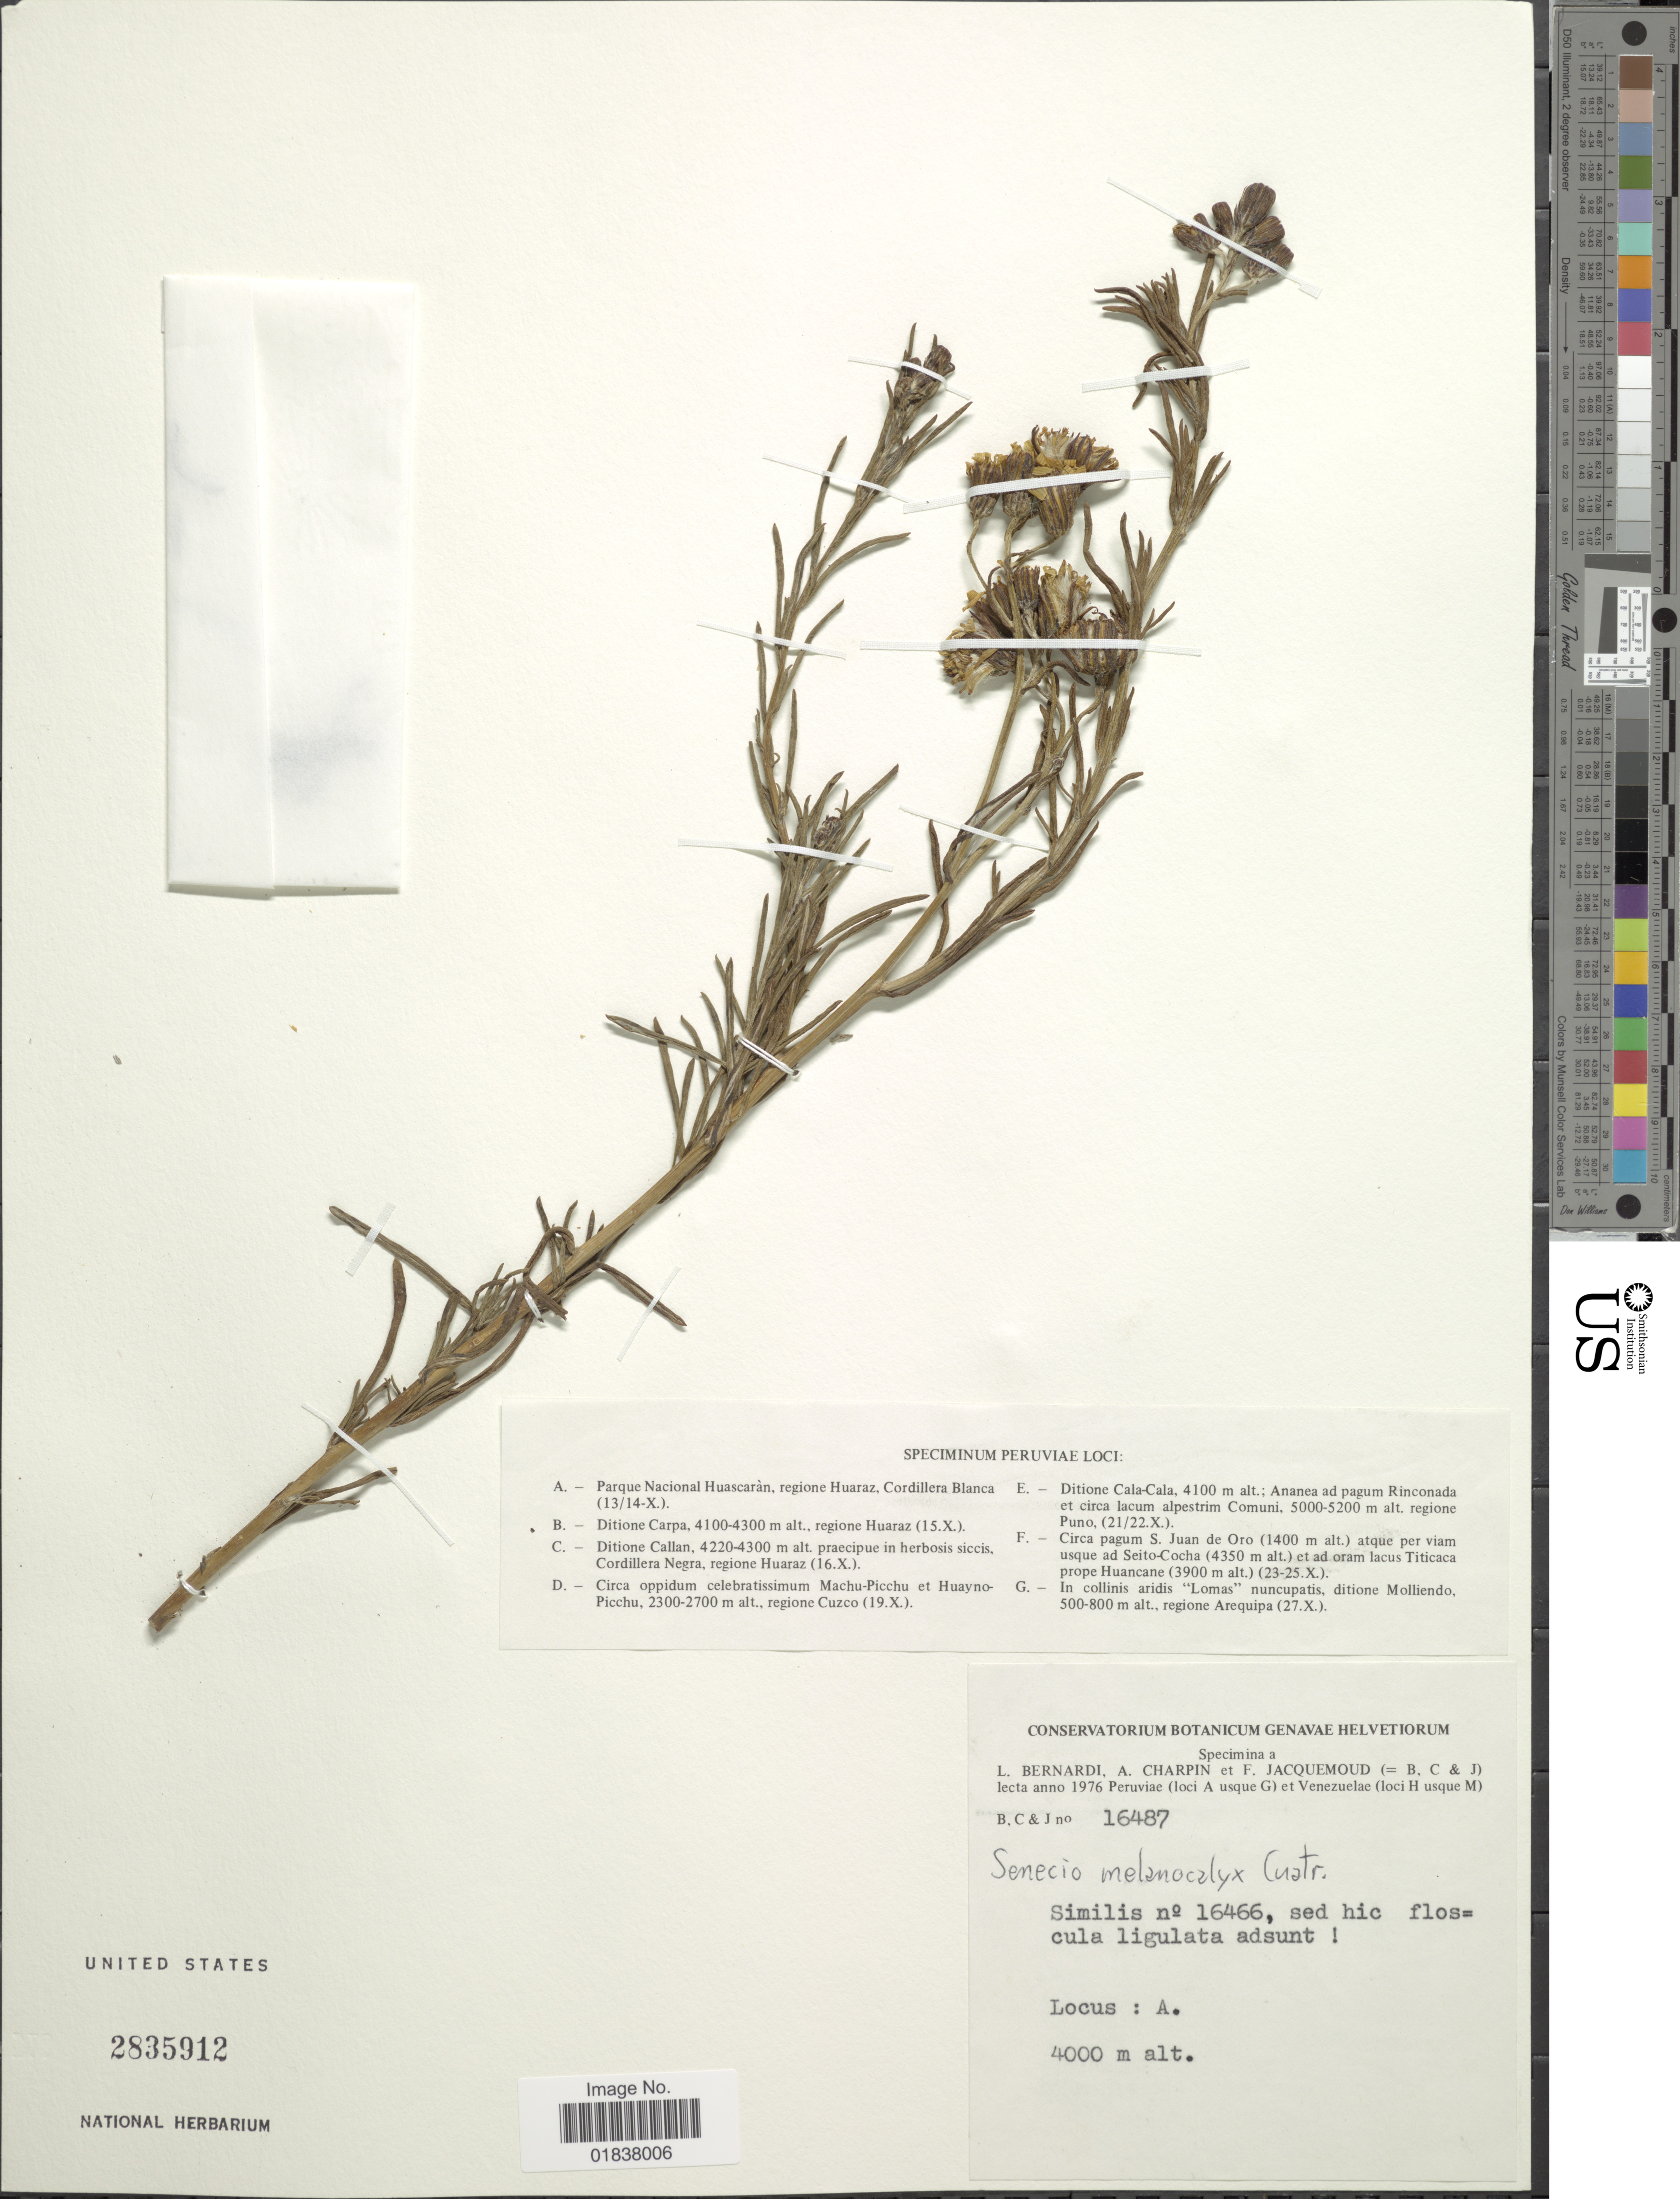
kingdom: Plantae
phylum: Tracheophyta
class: Magnoliopsida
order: Asterales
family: Asteraceae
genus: Senecio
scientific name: Senecio melanocalyx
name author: Cuatrec.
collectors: A. Charpin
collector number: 16487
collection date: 1976-10-13/1976-10-14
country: Peru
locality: Parque Nacional Huascaran, regione Huaraz, Cordillera Blanca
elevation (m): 4000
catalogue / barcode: US 2835912